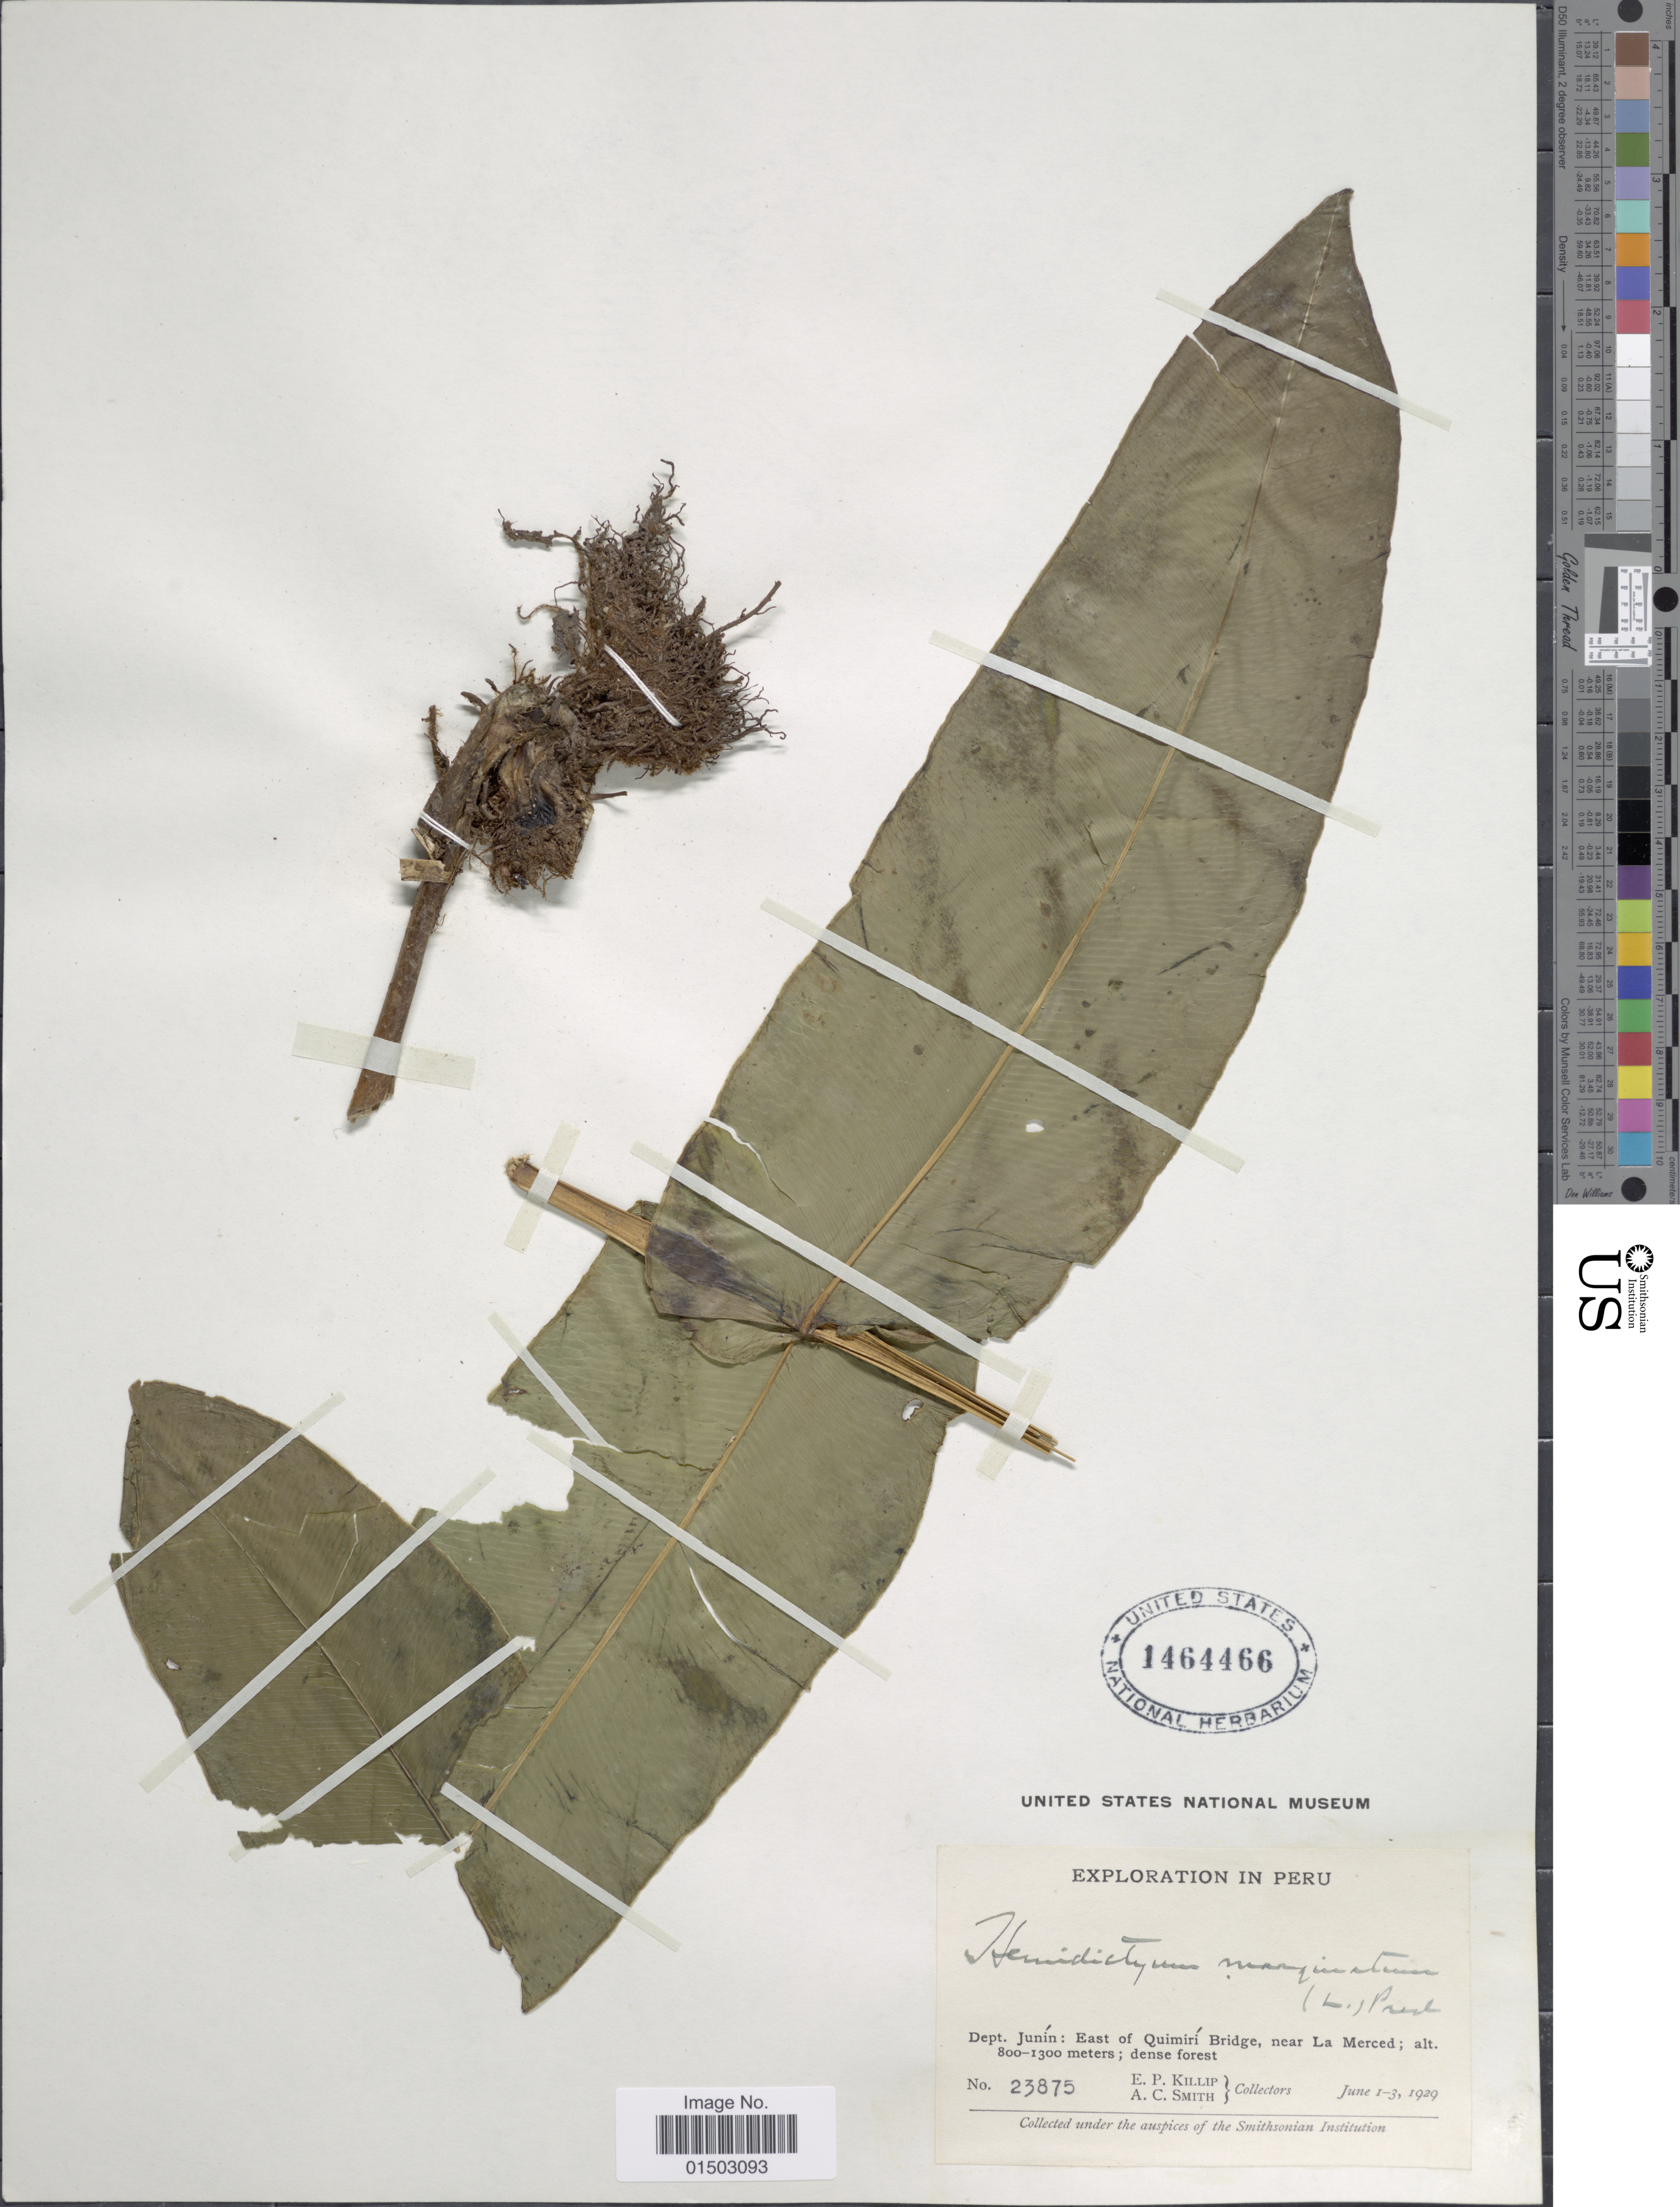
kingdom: Plantae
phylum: Tracheophyta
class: Polypodiopsida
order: Polypodiales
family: Hemidictyaceae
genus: Hemidictyum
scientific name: Hemidictyum marginatum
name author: (L.) C. Presl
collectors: E. P. Killip & A. C. Smith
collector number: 23875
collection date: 1929-06-01/1929-06-03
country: Peru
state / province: Junín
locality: Peru.Dept. Junin:Eas of Quimiri Bridge, near La Merced.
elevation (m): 800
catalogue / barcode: US 1464466